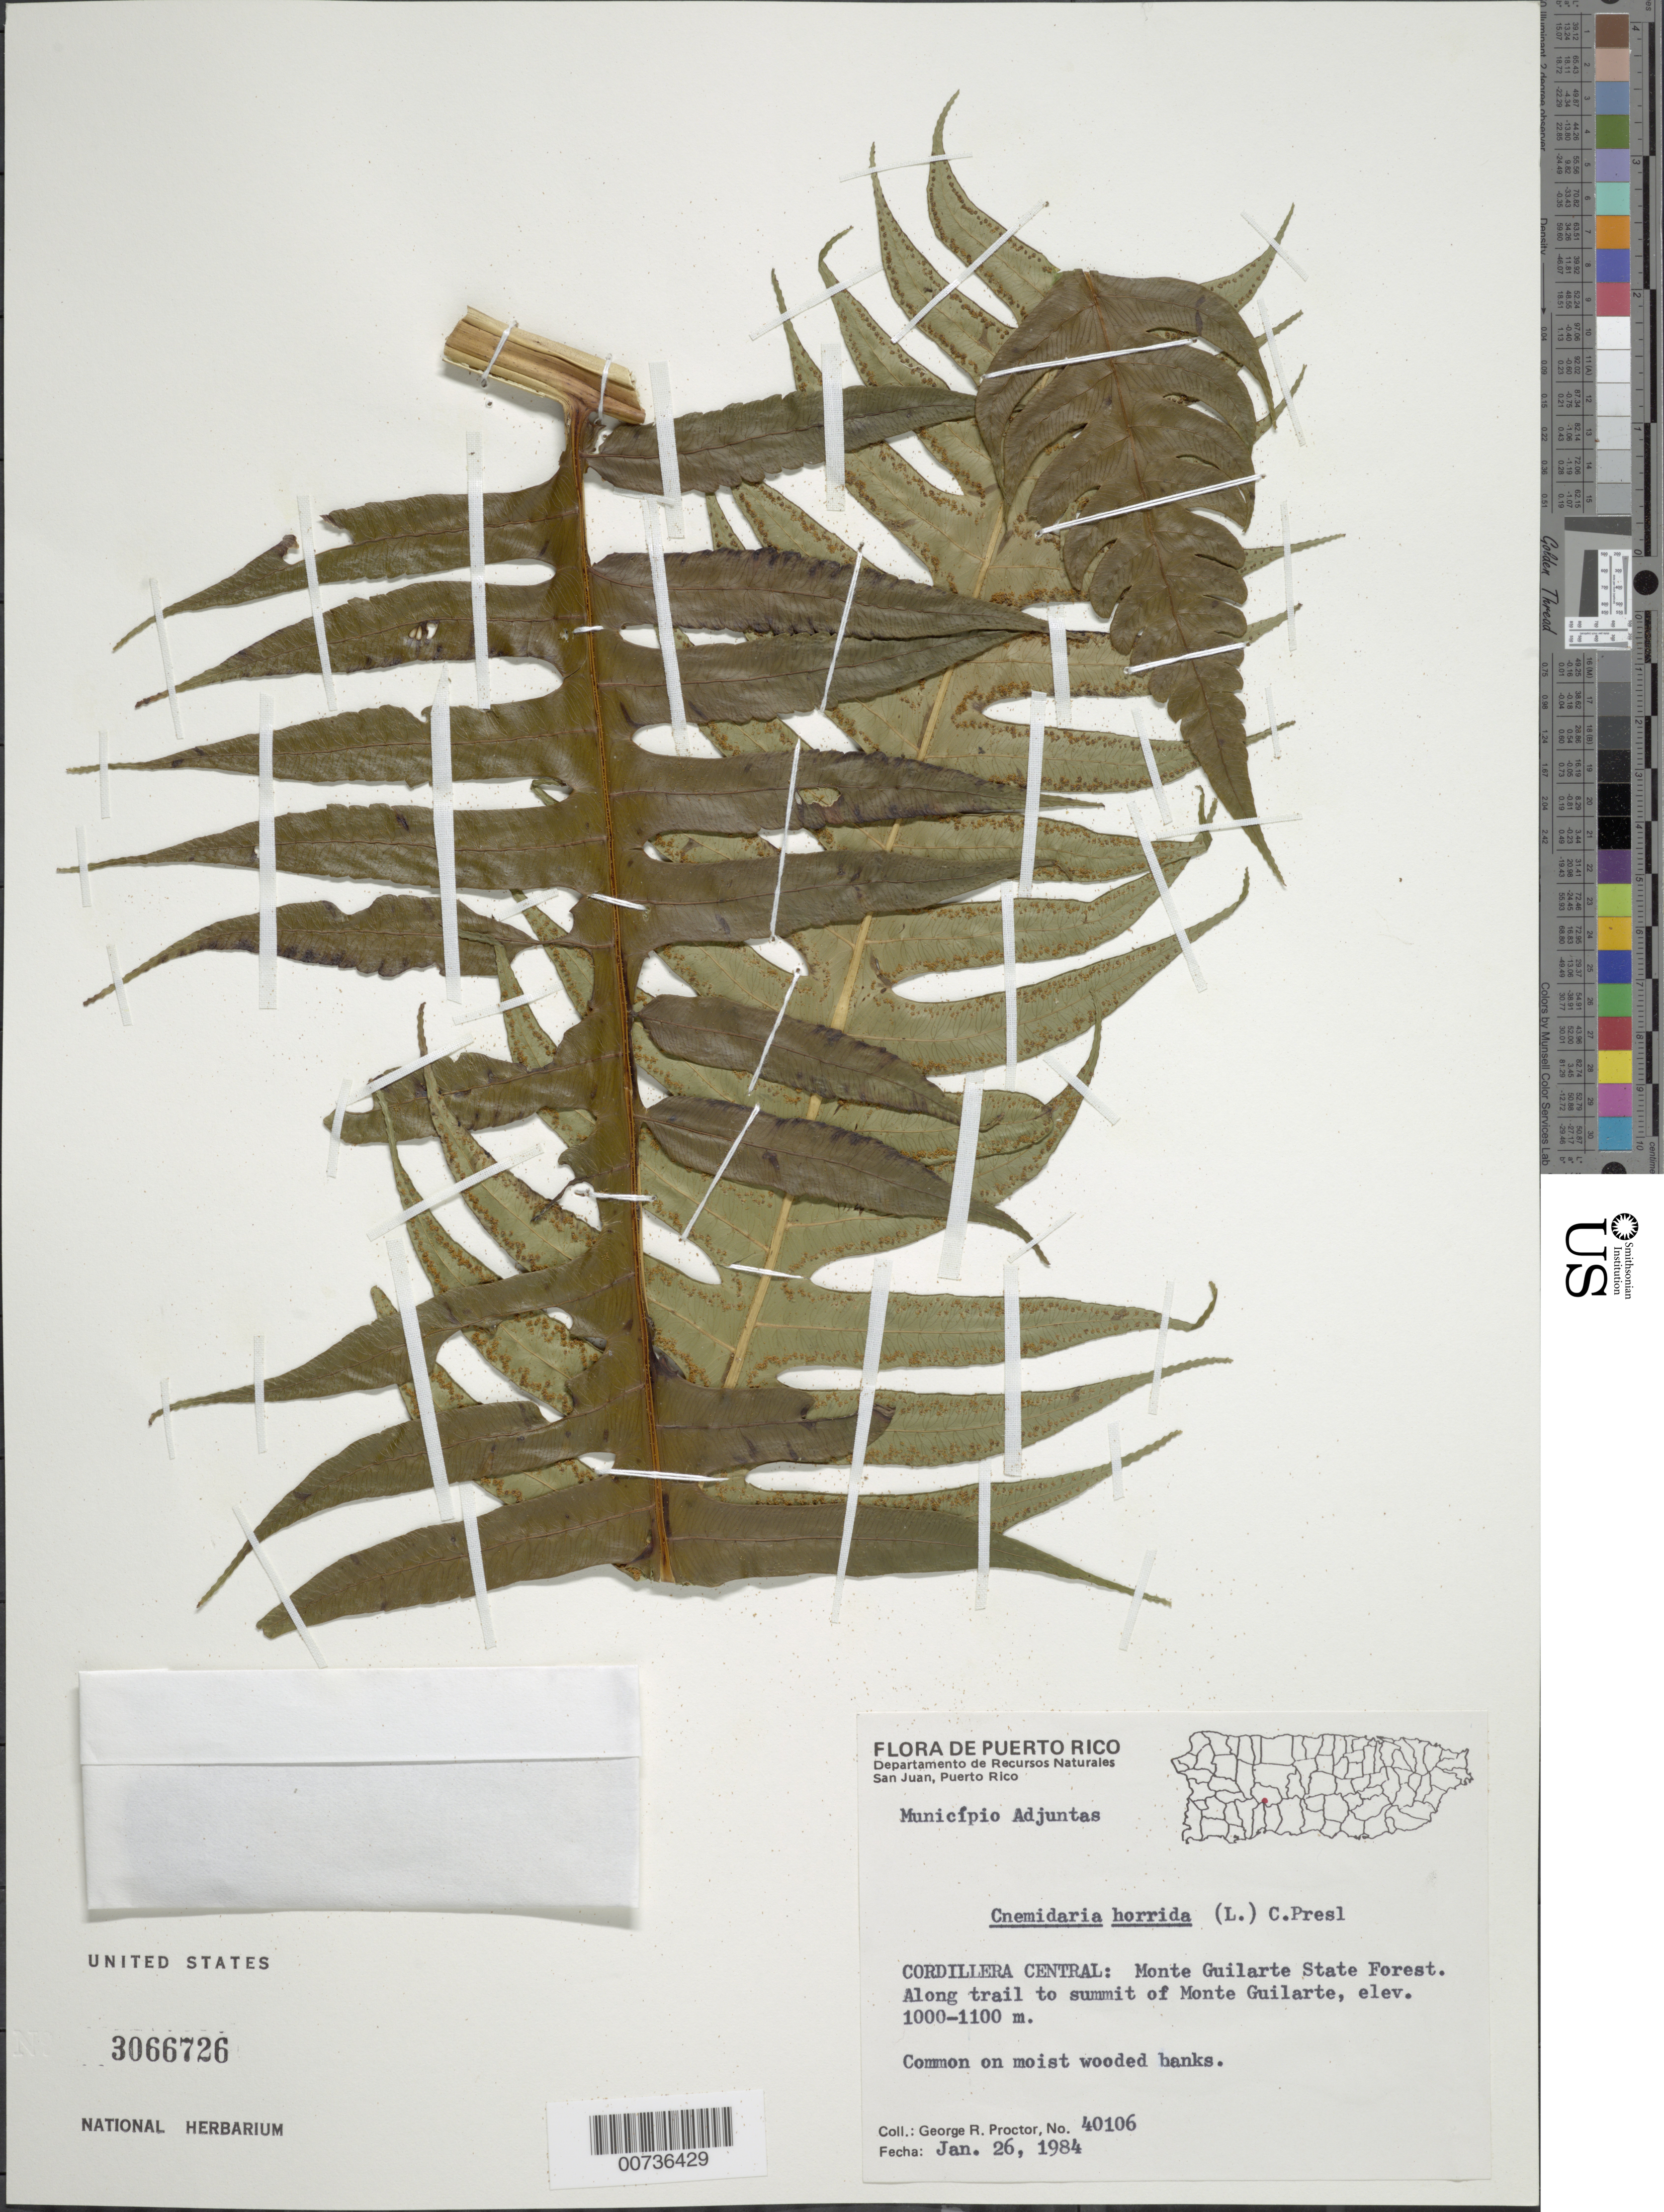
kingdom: Plantae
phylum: Tracheophyta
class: Polypodiopsida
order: Cyatheales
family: Cyatheaceae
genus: Cyathea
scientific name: Cyathea horrida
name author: (L.) Sm.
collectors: G. R. Proctor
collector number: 40106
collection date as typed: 26 Jan 1984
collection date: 1984-01-26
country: Puerto Rico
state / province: Adjuntas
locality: Cordillera Central: Monte Guilarte State Forest. Along trail to summit of Monte Guilarte. Municipio Adjuntas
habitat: Common on moist wooded banks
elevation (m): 1000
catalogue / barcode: US 3066726